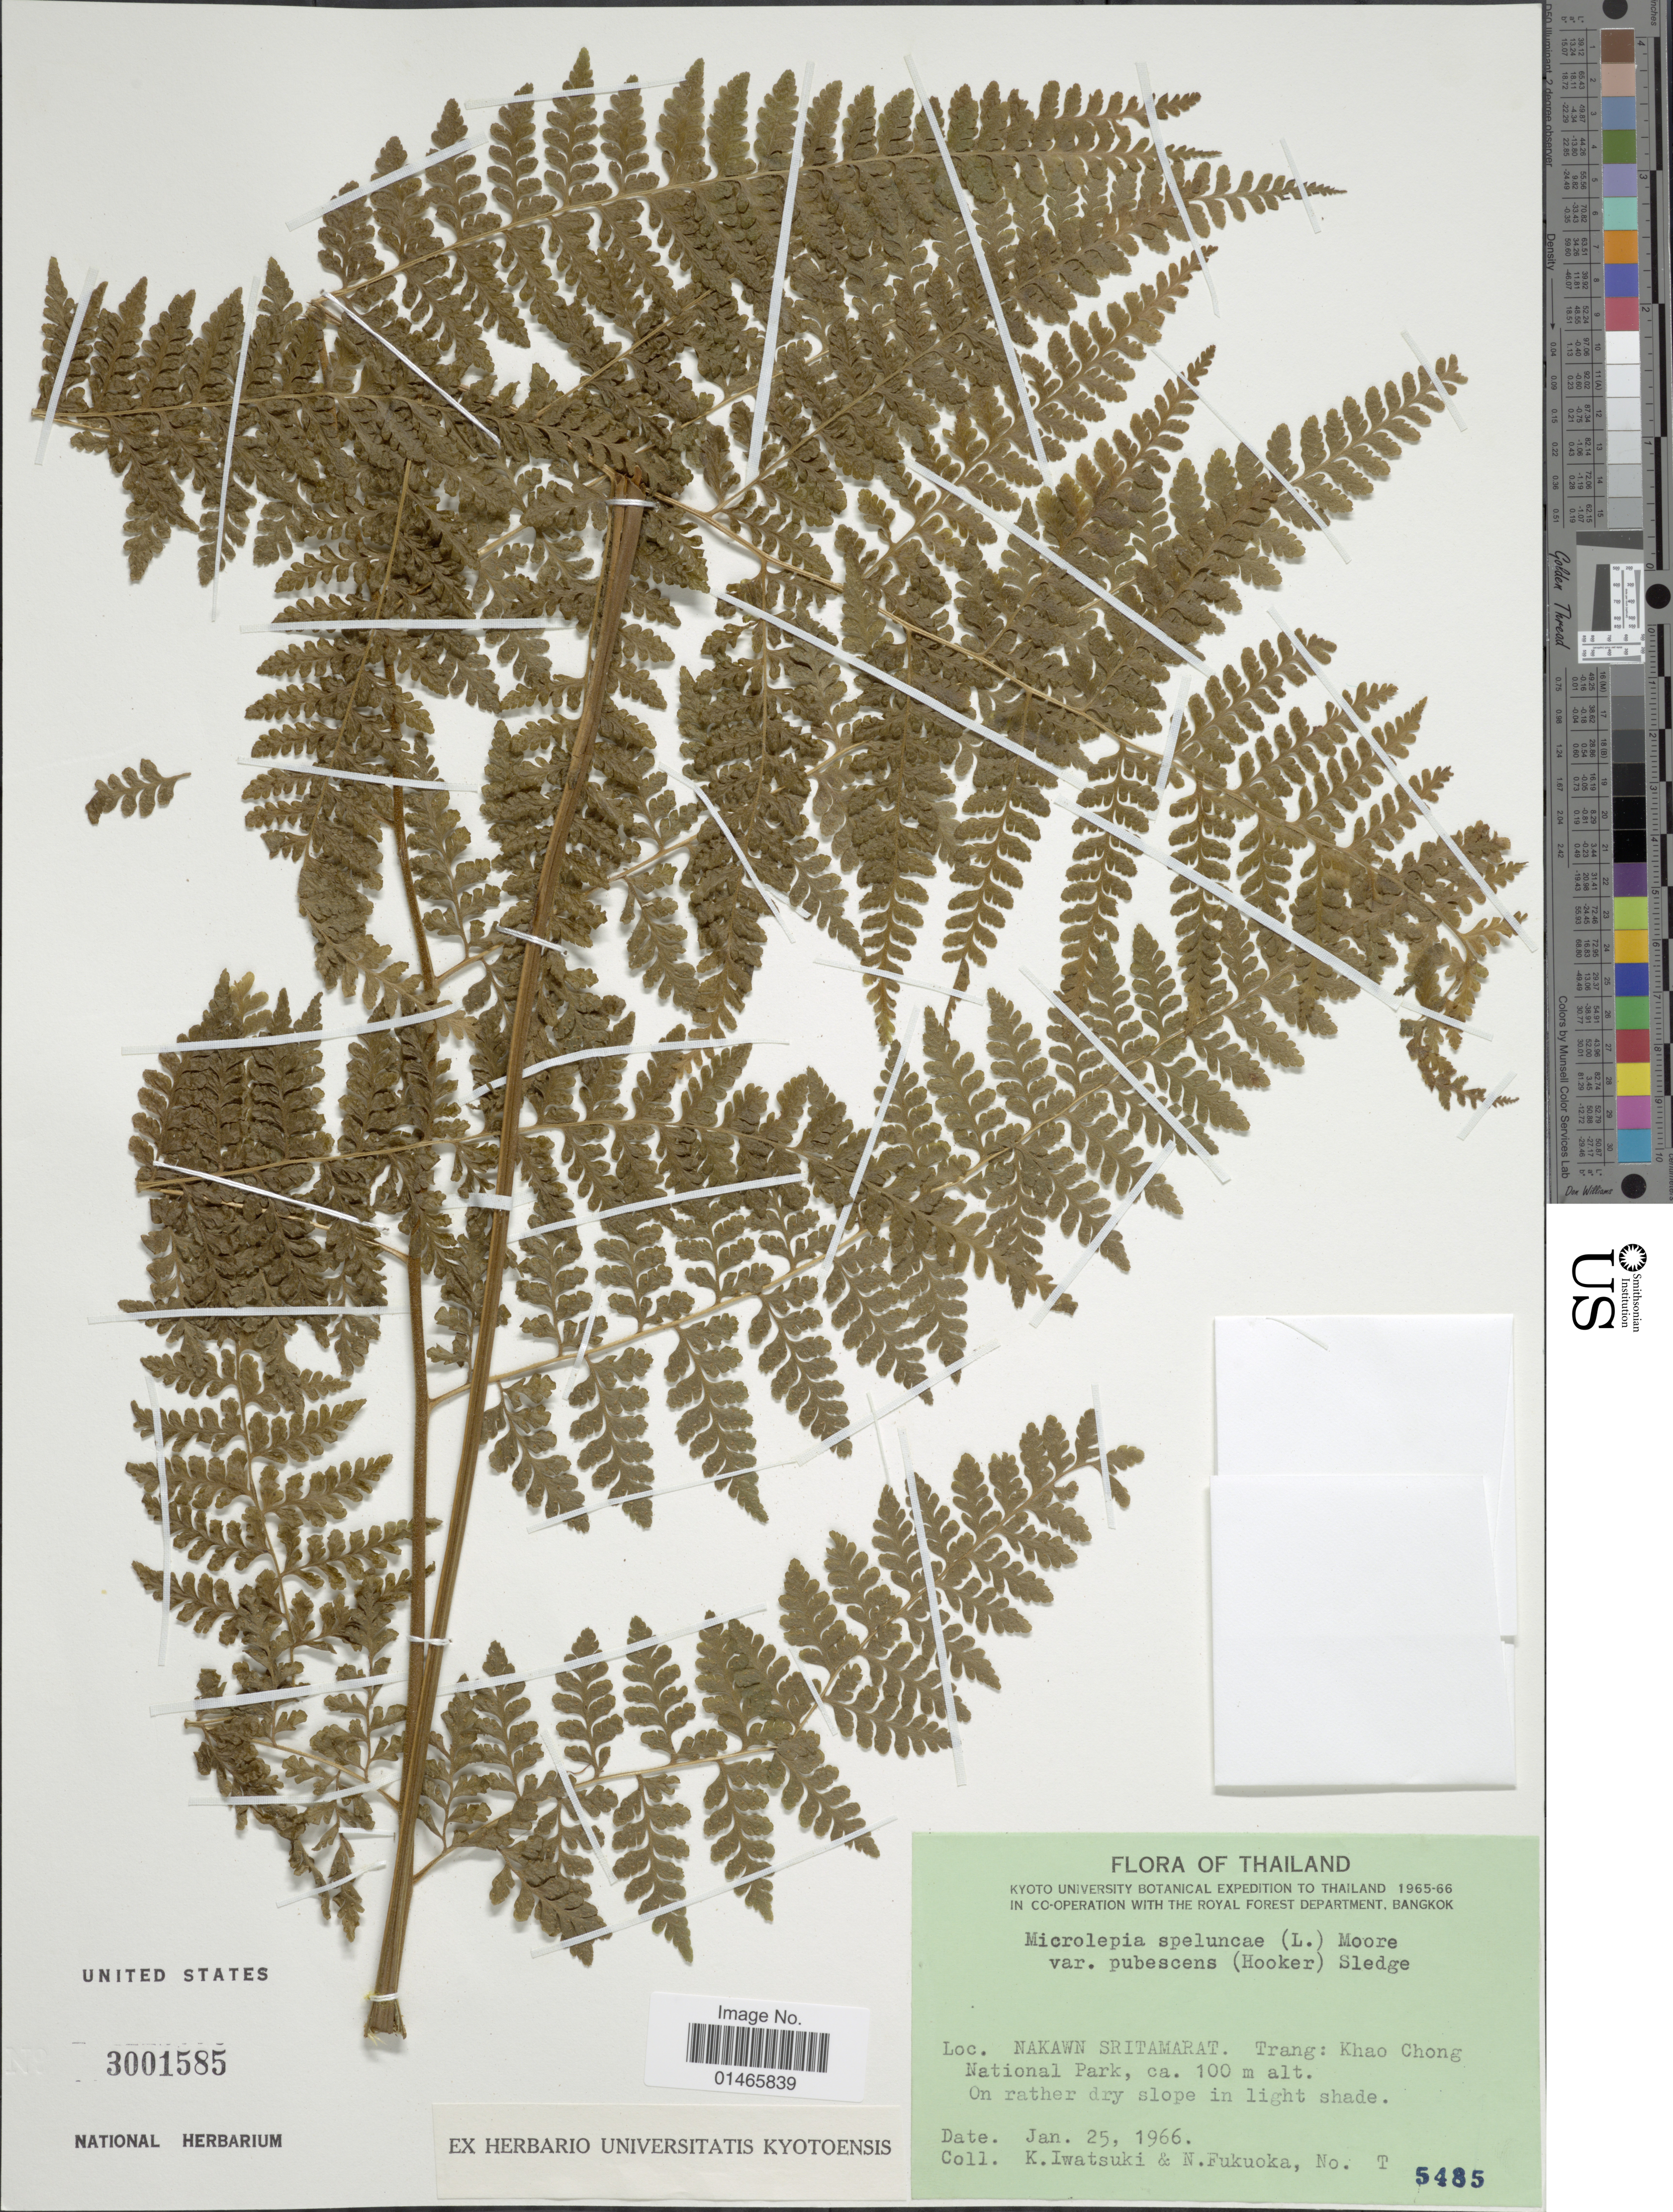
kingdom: Plantae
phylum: Tracheophyta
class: Polypodiopsida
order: Polypodiales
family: Dennstaedtiaceae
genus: Microlepia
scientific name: Microlepia speluncae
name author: (L.) T. Moore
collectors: K. Iwatsuki & N. Fukuoka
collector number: T5485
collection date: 1966-01-25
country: Thailand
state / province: Trang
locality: Nakawn Sritamarat, Khao Chong, National Park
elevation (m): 100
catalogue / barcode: US 3001585